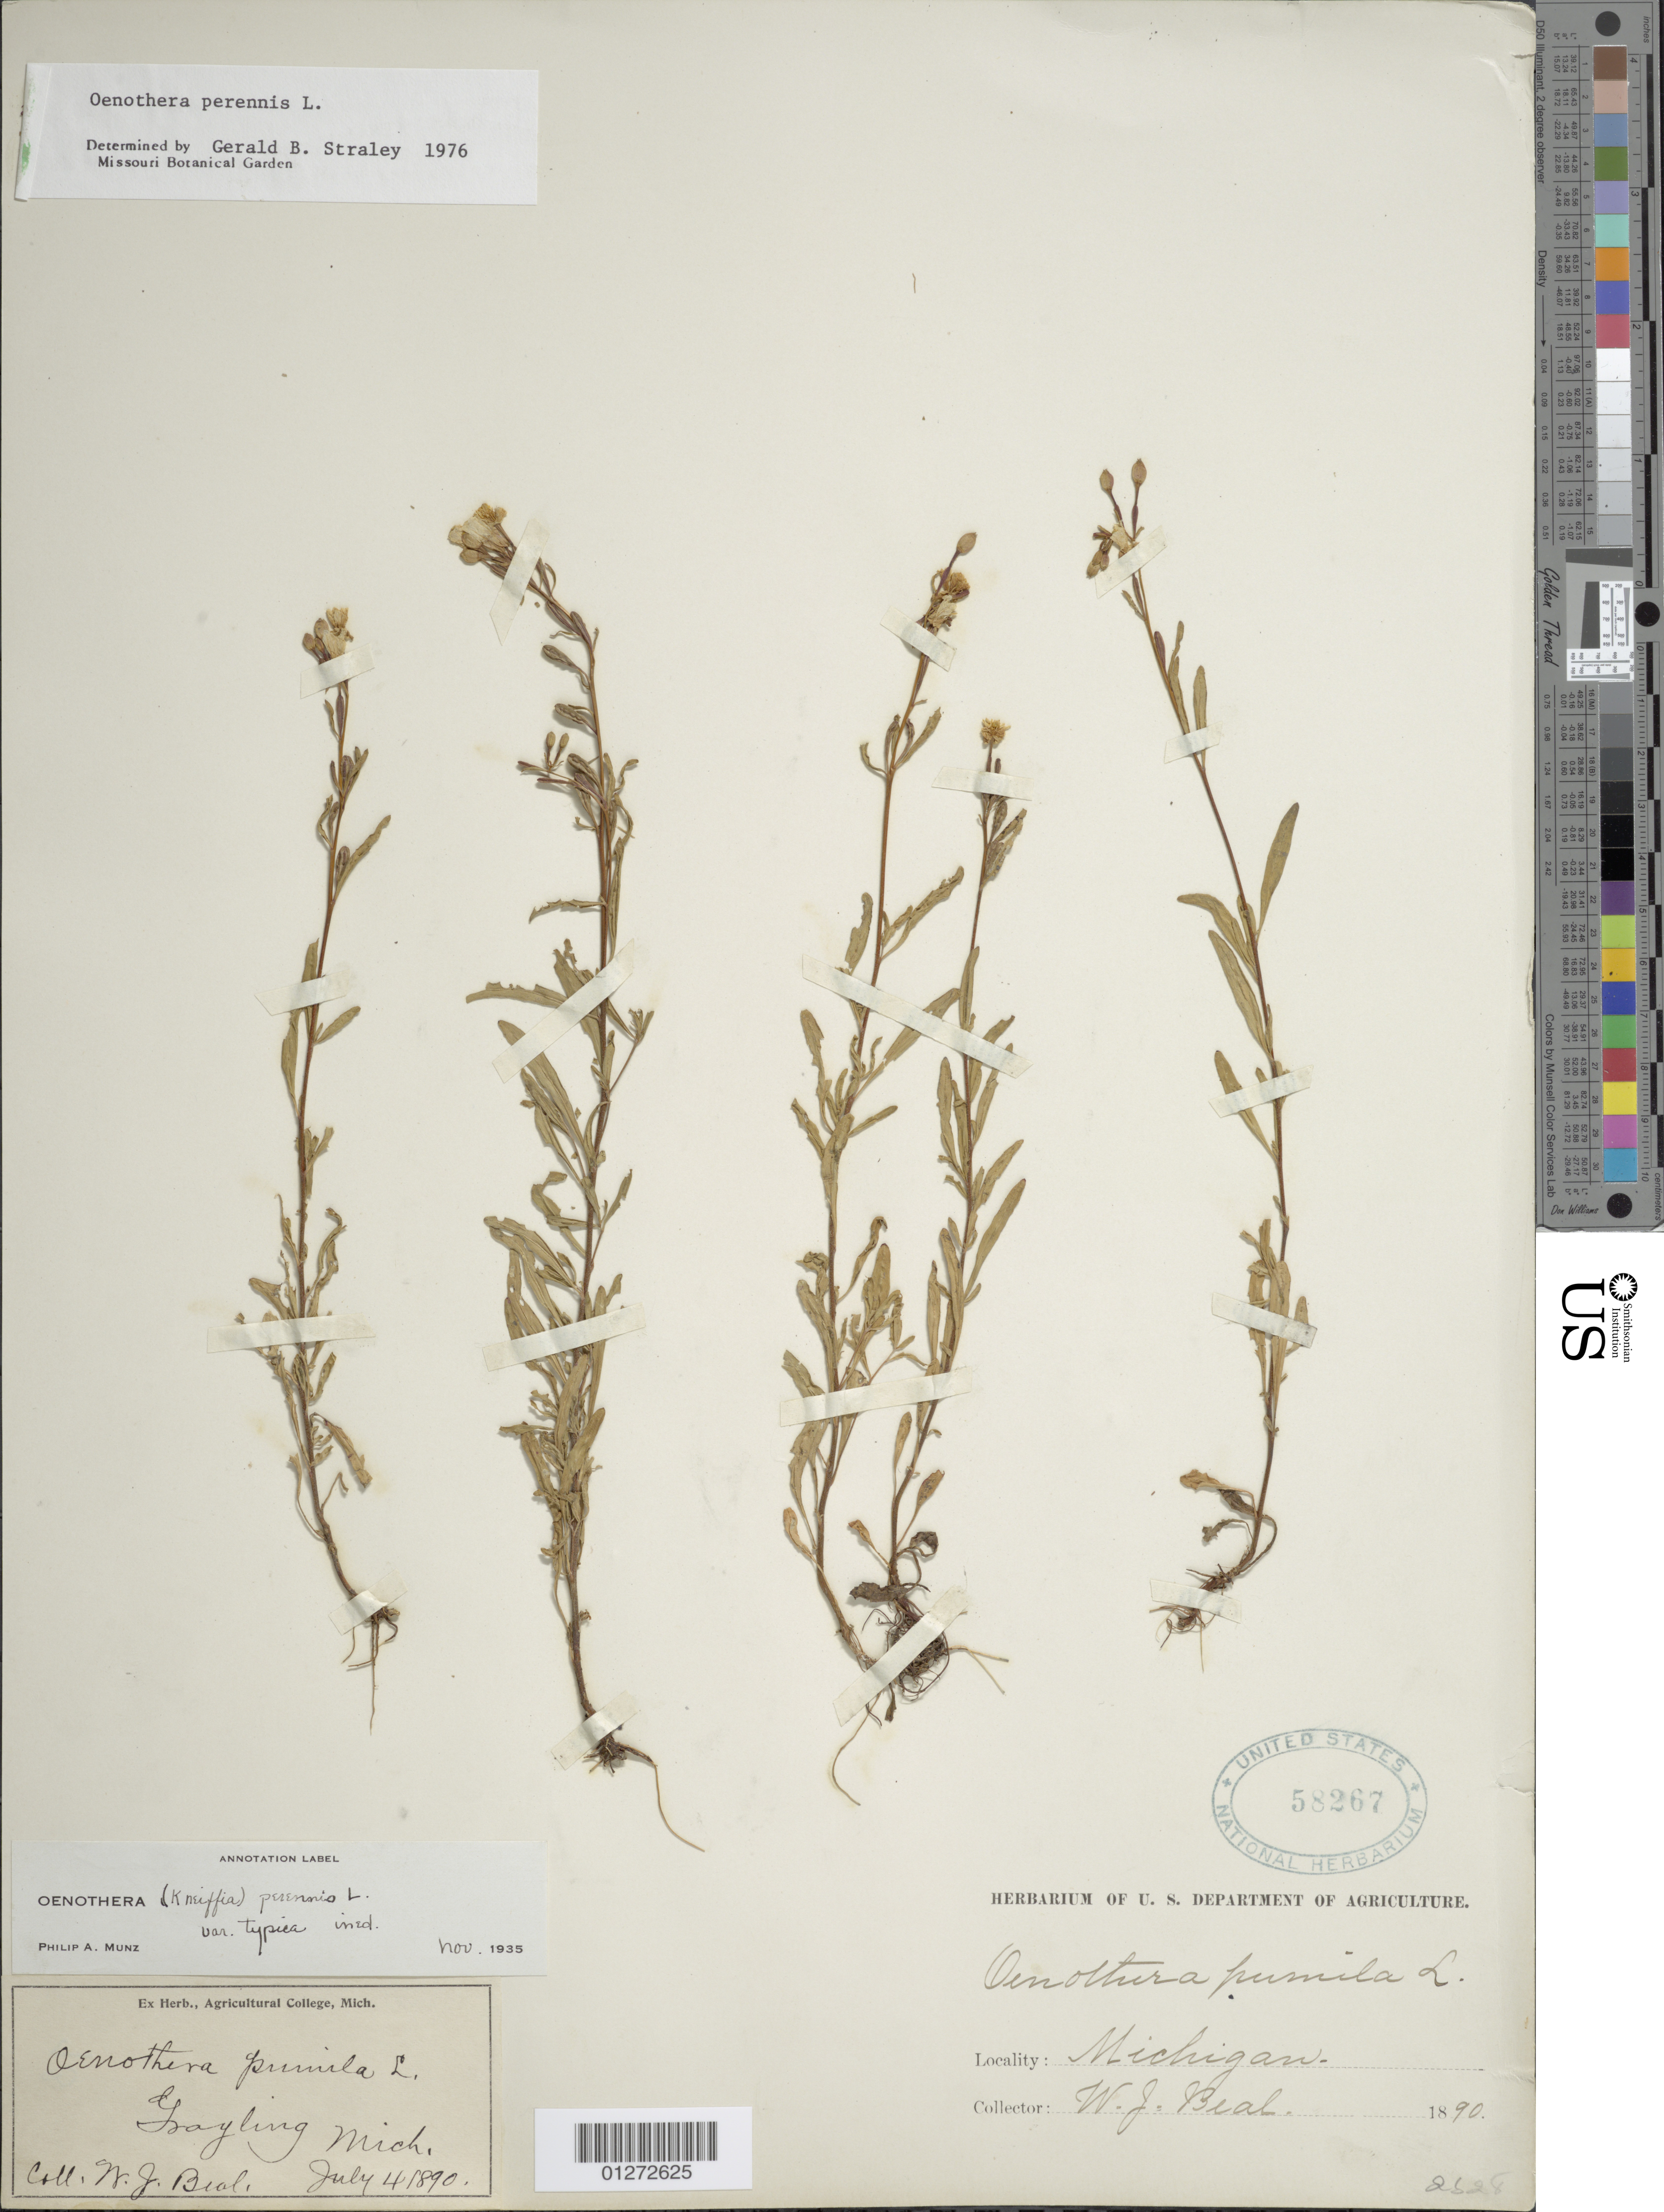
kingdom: Plantae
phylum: Tracheophyta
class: Magnoliopsida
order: Myrtales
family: Onagraceae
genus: Oenothera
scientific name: Oenothera perennis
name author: L.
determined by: Straley, G. B.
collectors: W. J. Beal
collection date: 1890-07-04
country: United States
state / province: Michigan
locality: Grayling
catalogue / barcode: US 58267